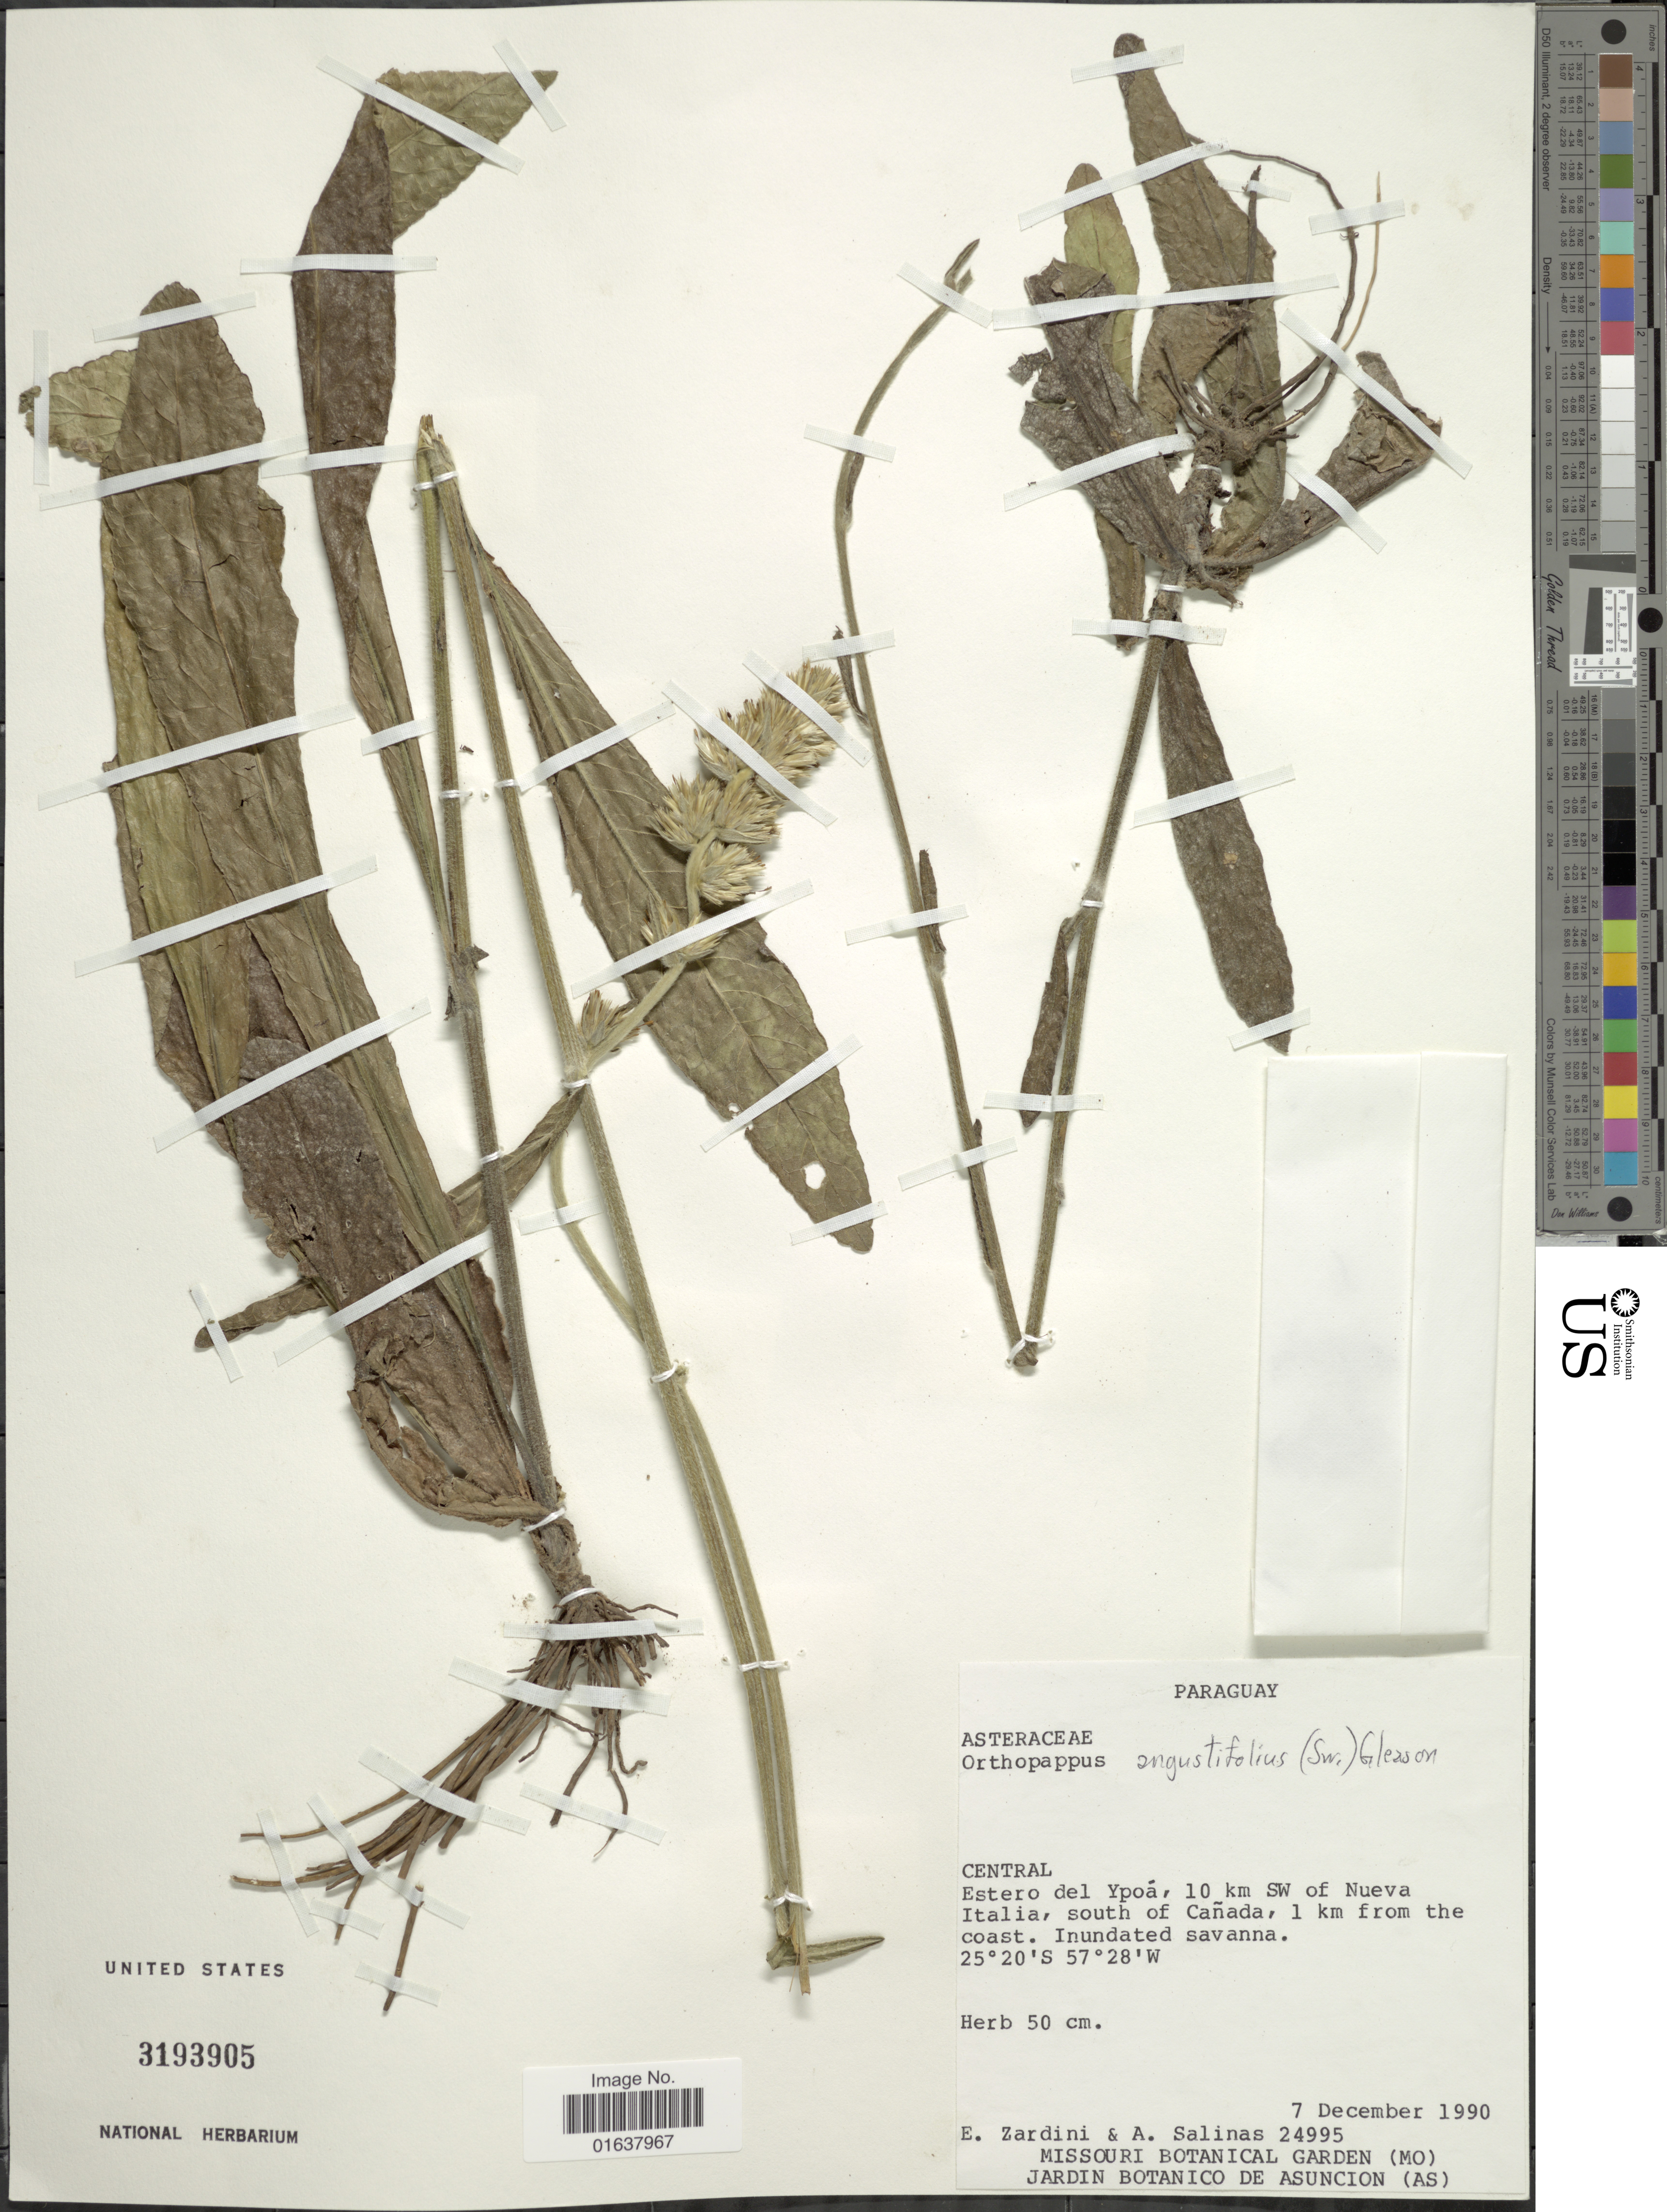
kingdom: Plantae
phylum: Tracheophyta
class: Magnoliopsida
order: Asterales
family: Asteraceae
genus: Orthopappus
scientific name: Orthopappus angustifolius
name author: (Sw.) Gleason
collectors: E. M. Zardini & A. Salinas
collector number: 24995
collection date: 1990-12-07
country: Paraguay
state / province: Central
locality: Estero del Ypoa, 10 km SW of Nueva Italia, south of Canada, 1 km from the coast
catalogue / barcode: US 3193905